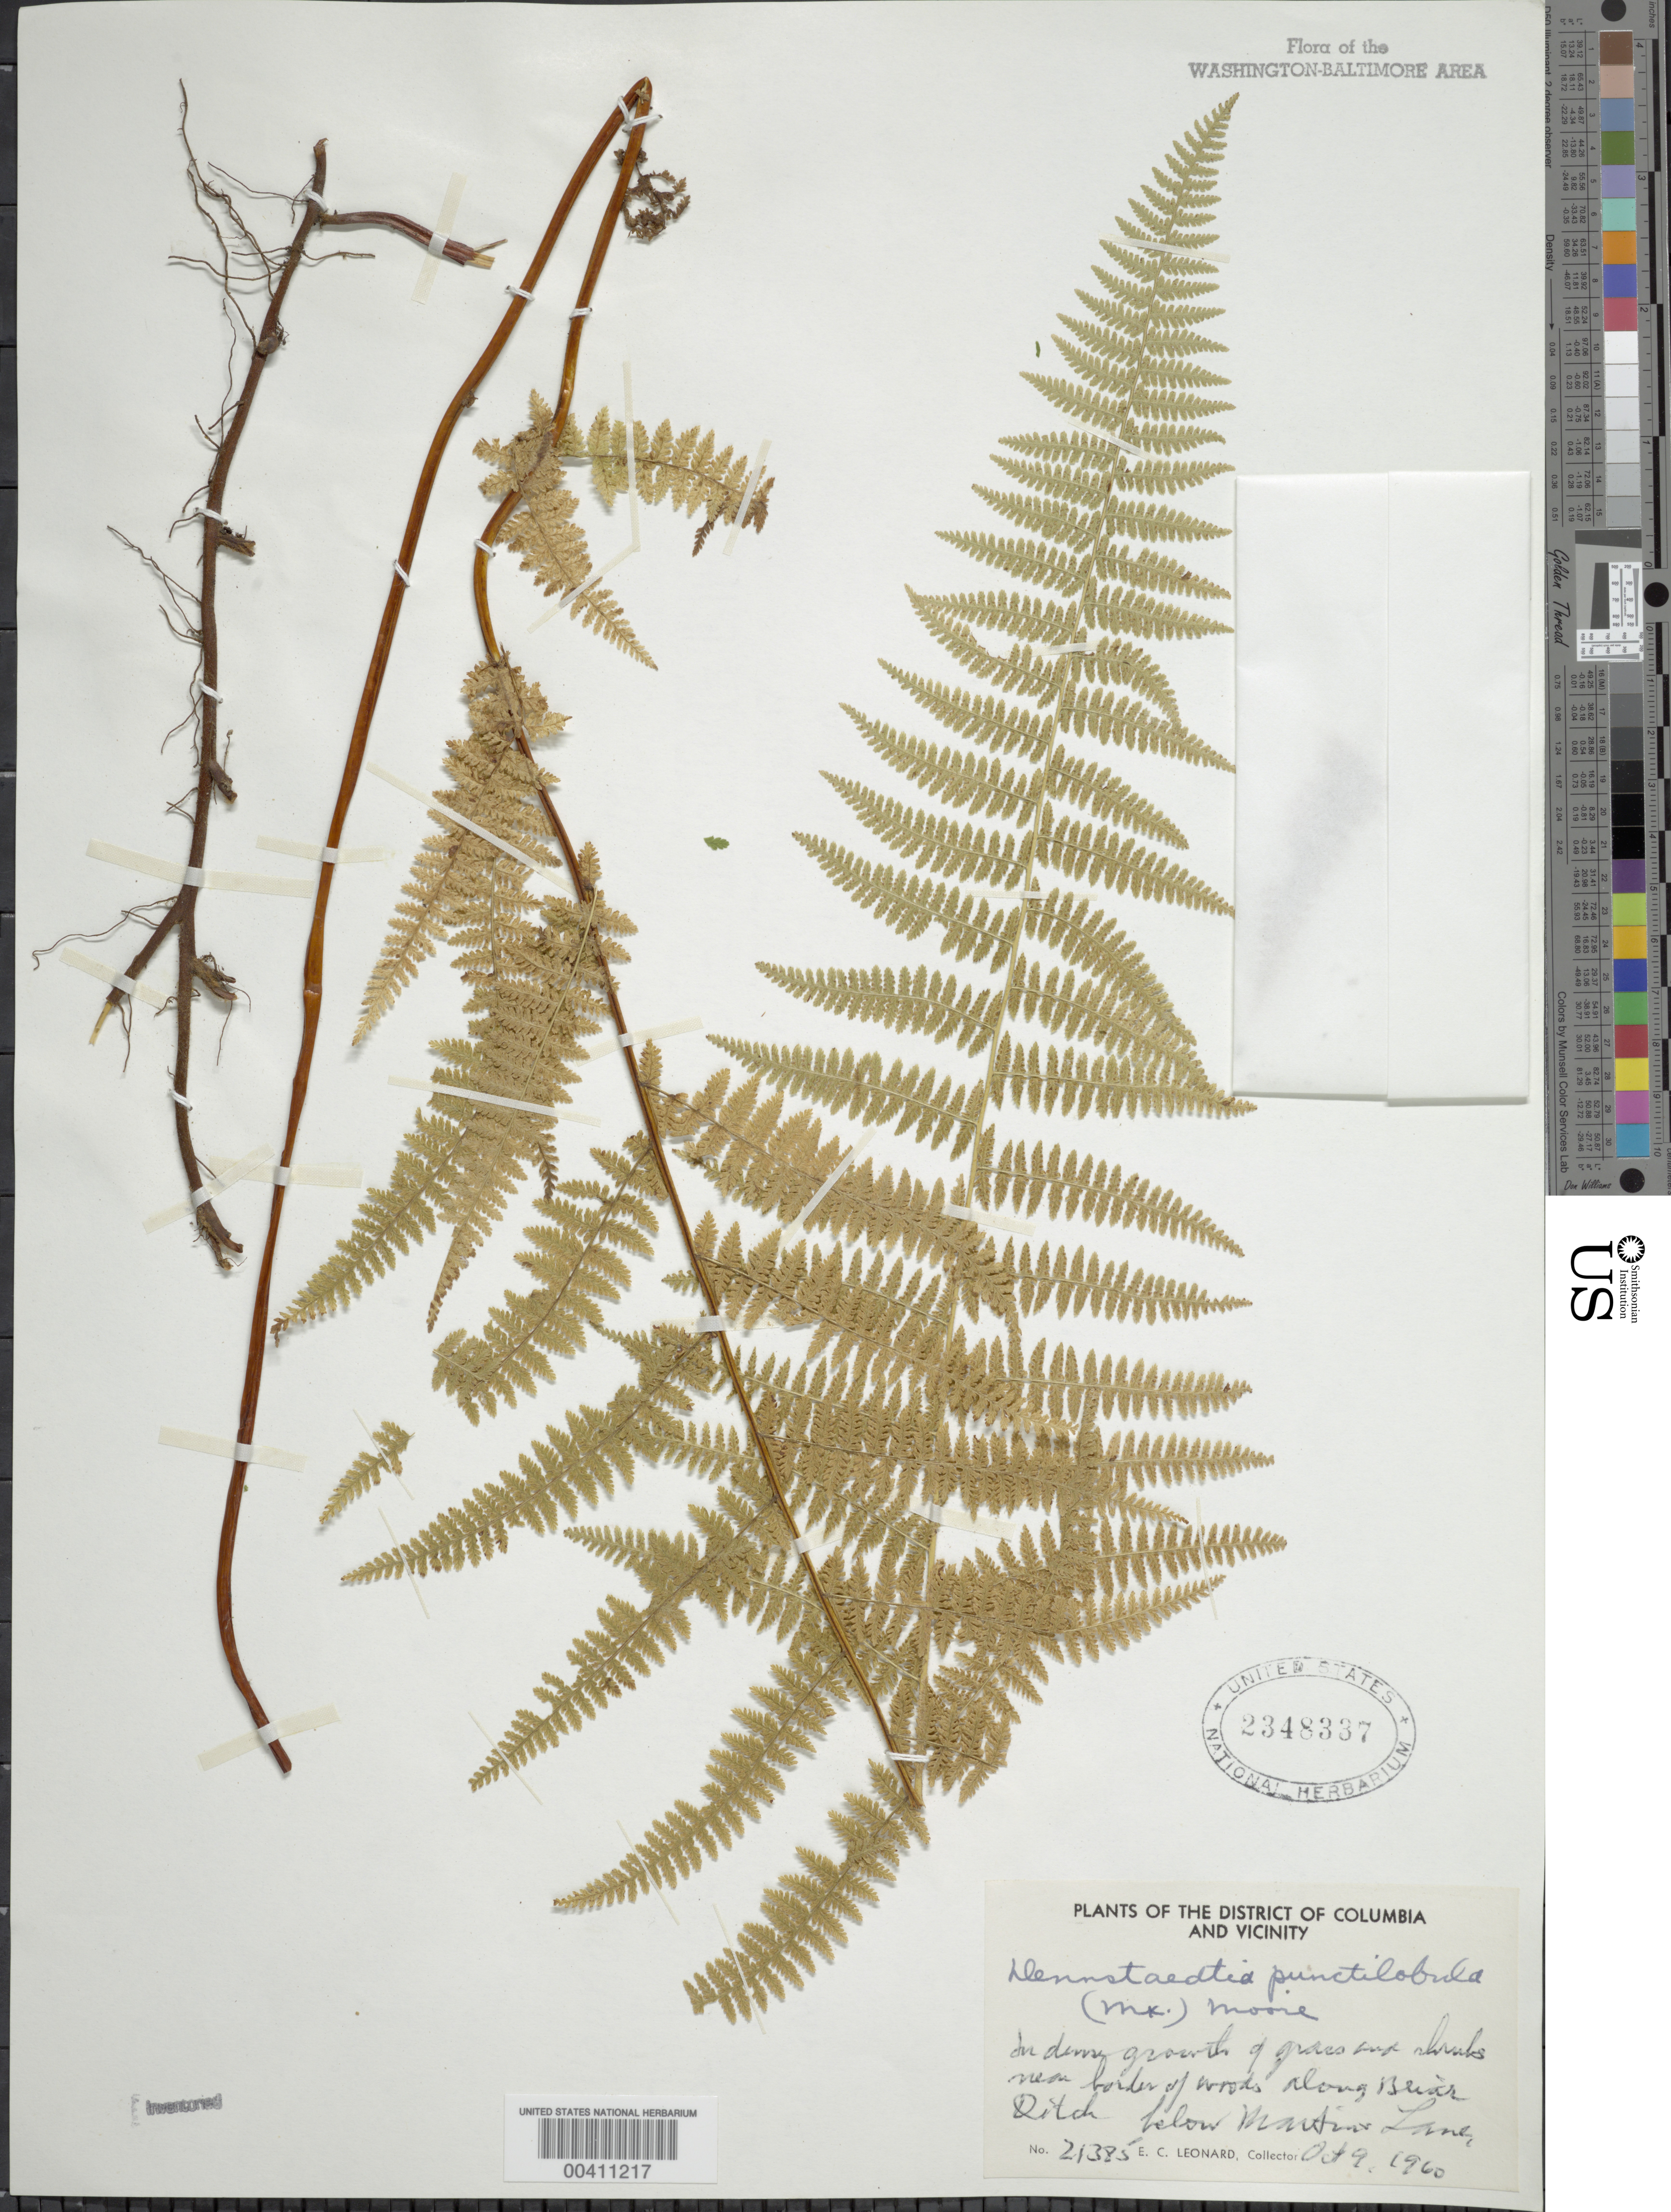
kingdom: Plantae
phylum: Tracheophyta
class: Polypodiopsida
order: Polypodiales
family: Dennstaedtiaceae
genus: Dennstaedtia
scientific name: Dennstaedtia punctilobula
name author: (Michx.) T. Moore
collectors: E. C. Leonard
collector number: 21385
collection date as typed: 09 Oct 1960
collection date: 1960-10-09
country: United States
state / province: Maryland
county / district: Prince George's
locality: Briar Ditch, below Martins Lane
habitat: In dense growth of grass and shrubs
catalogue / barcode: US 2348337